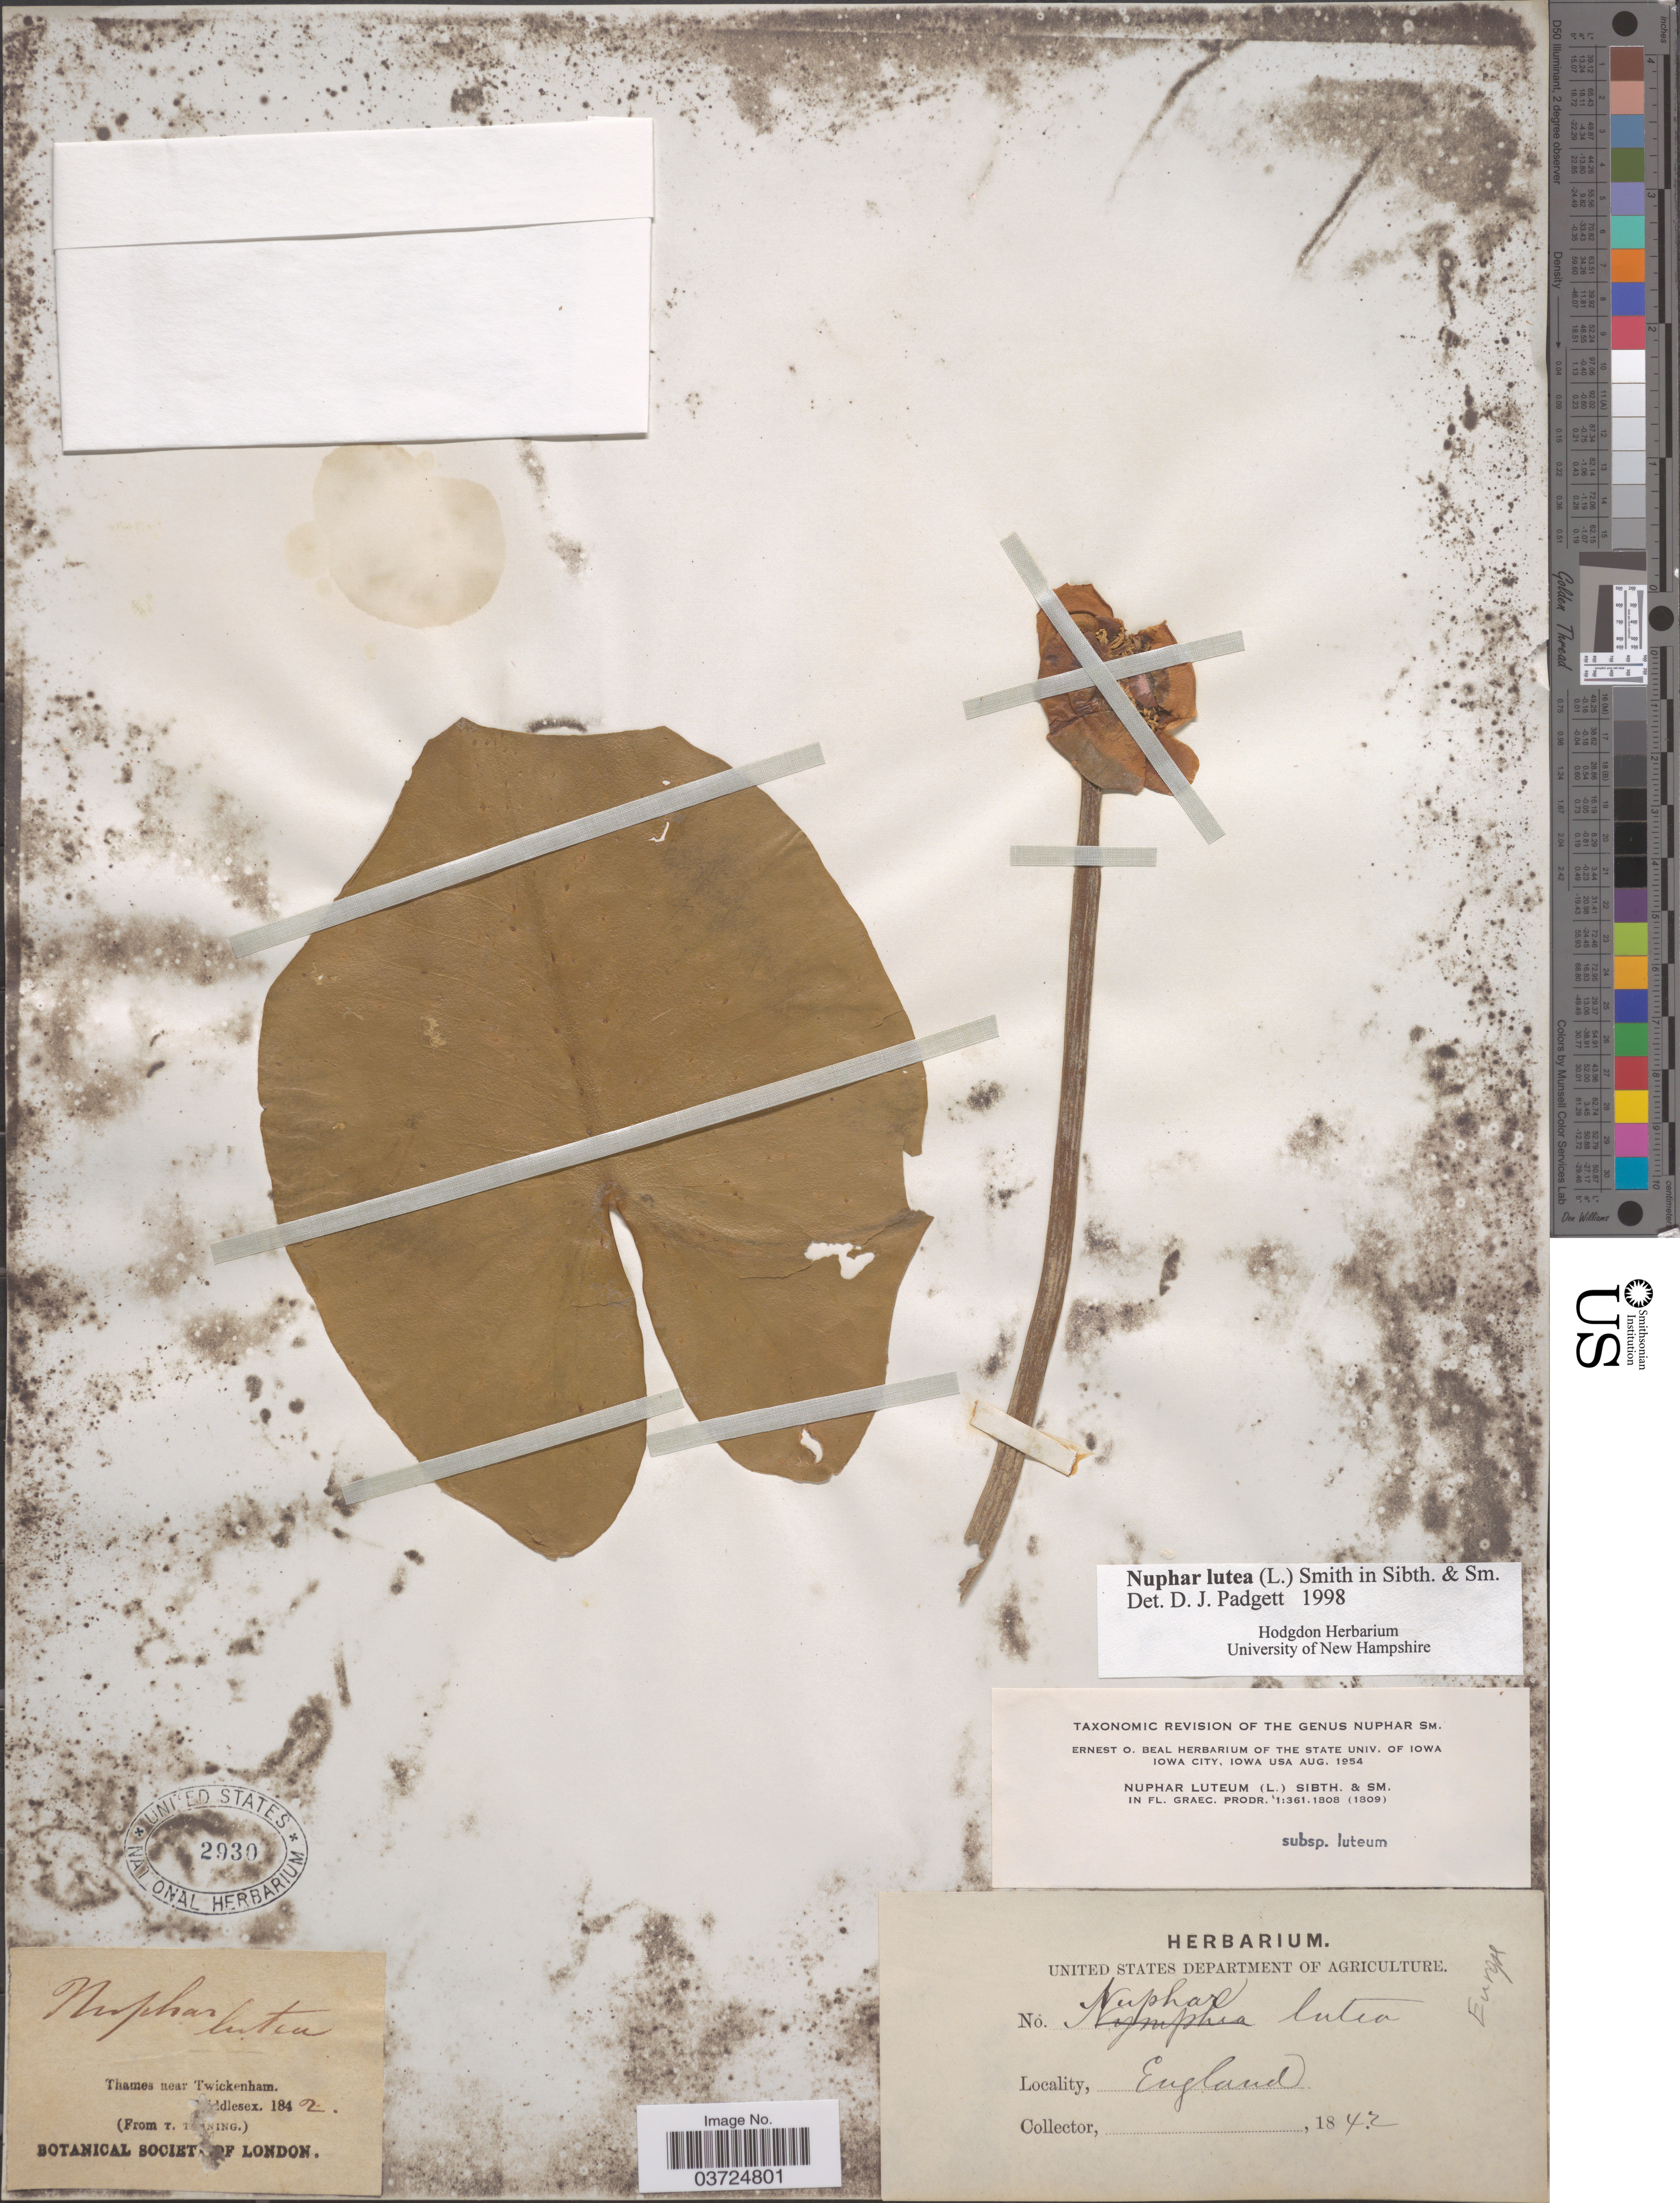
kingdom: Plantae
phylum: Tracheophyta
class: Magnoliopsida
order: Nymphaeales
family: Nymphaeaceae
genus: Nuphar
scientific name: Nuphar lutea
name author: (L.) Sm.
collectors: ex herb. U. S. Department of Agriculture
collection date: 1842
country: United Kingdom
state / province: England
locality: Thames near Twickenham. [illegible text]dlesex.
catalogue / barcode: US 2930